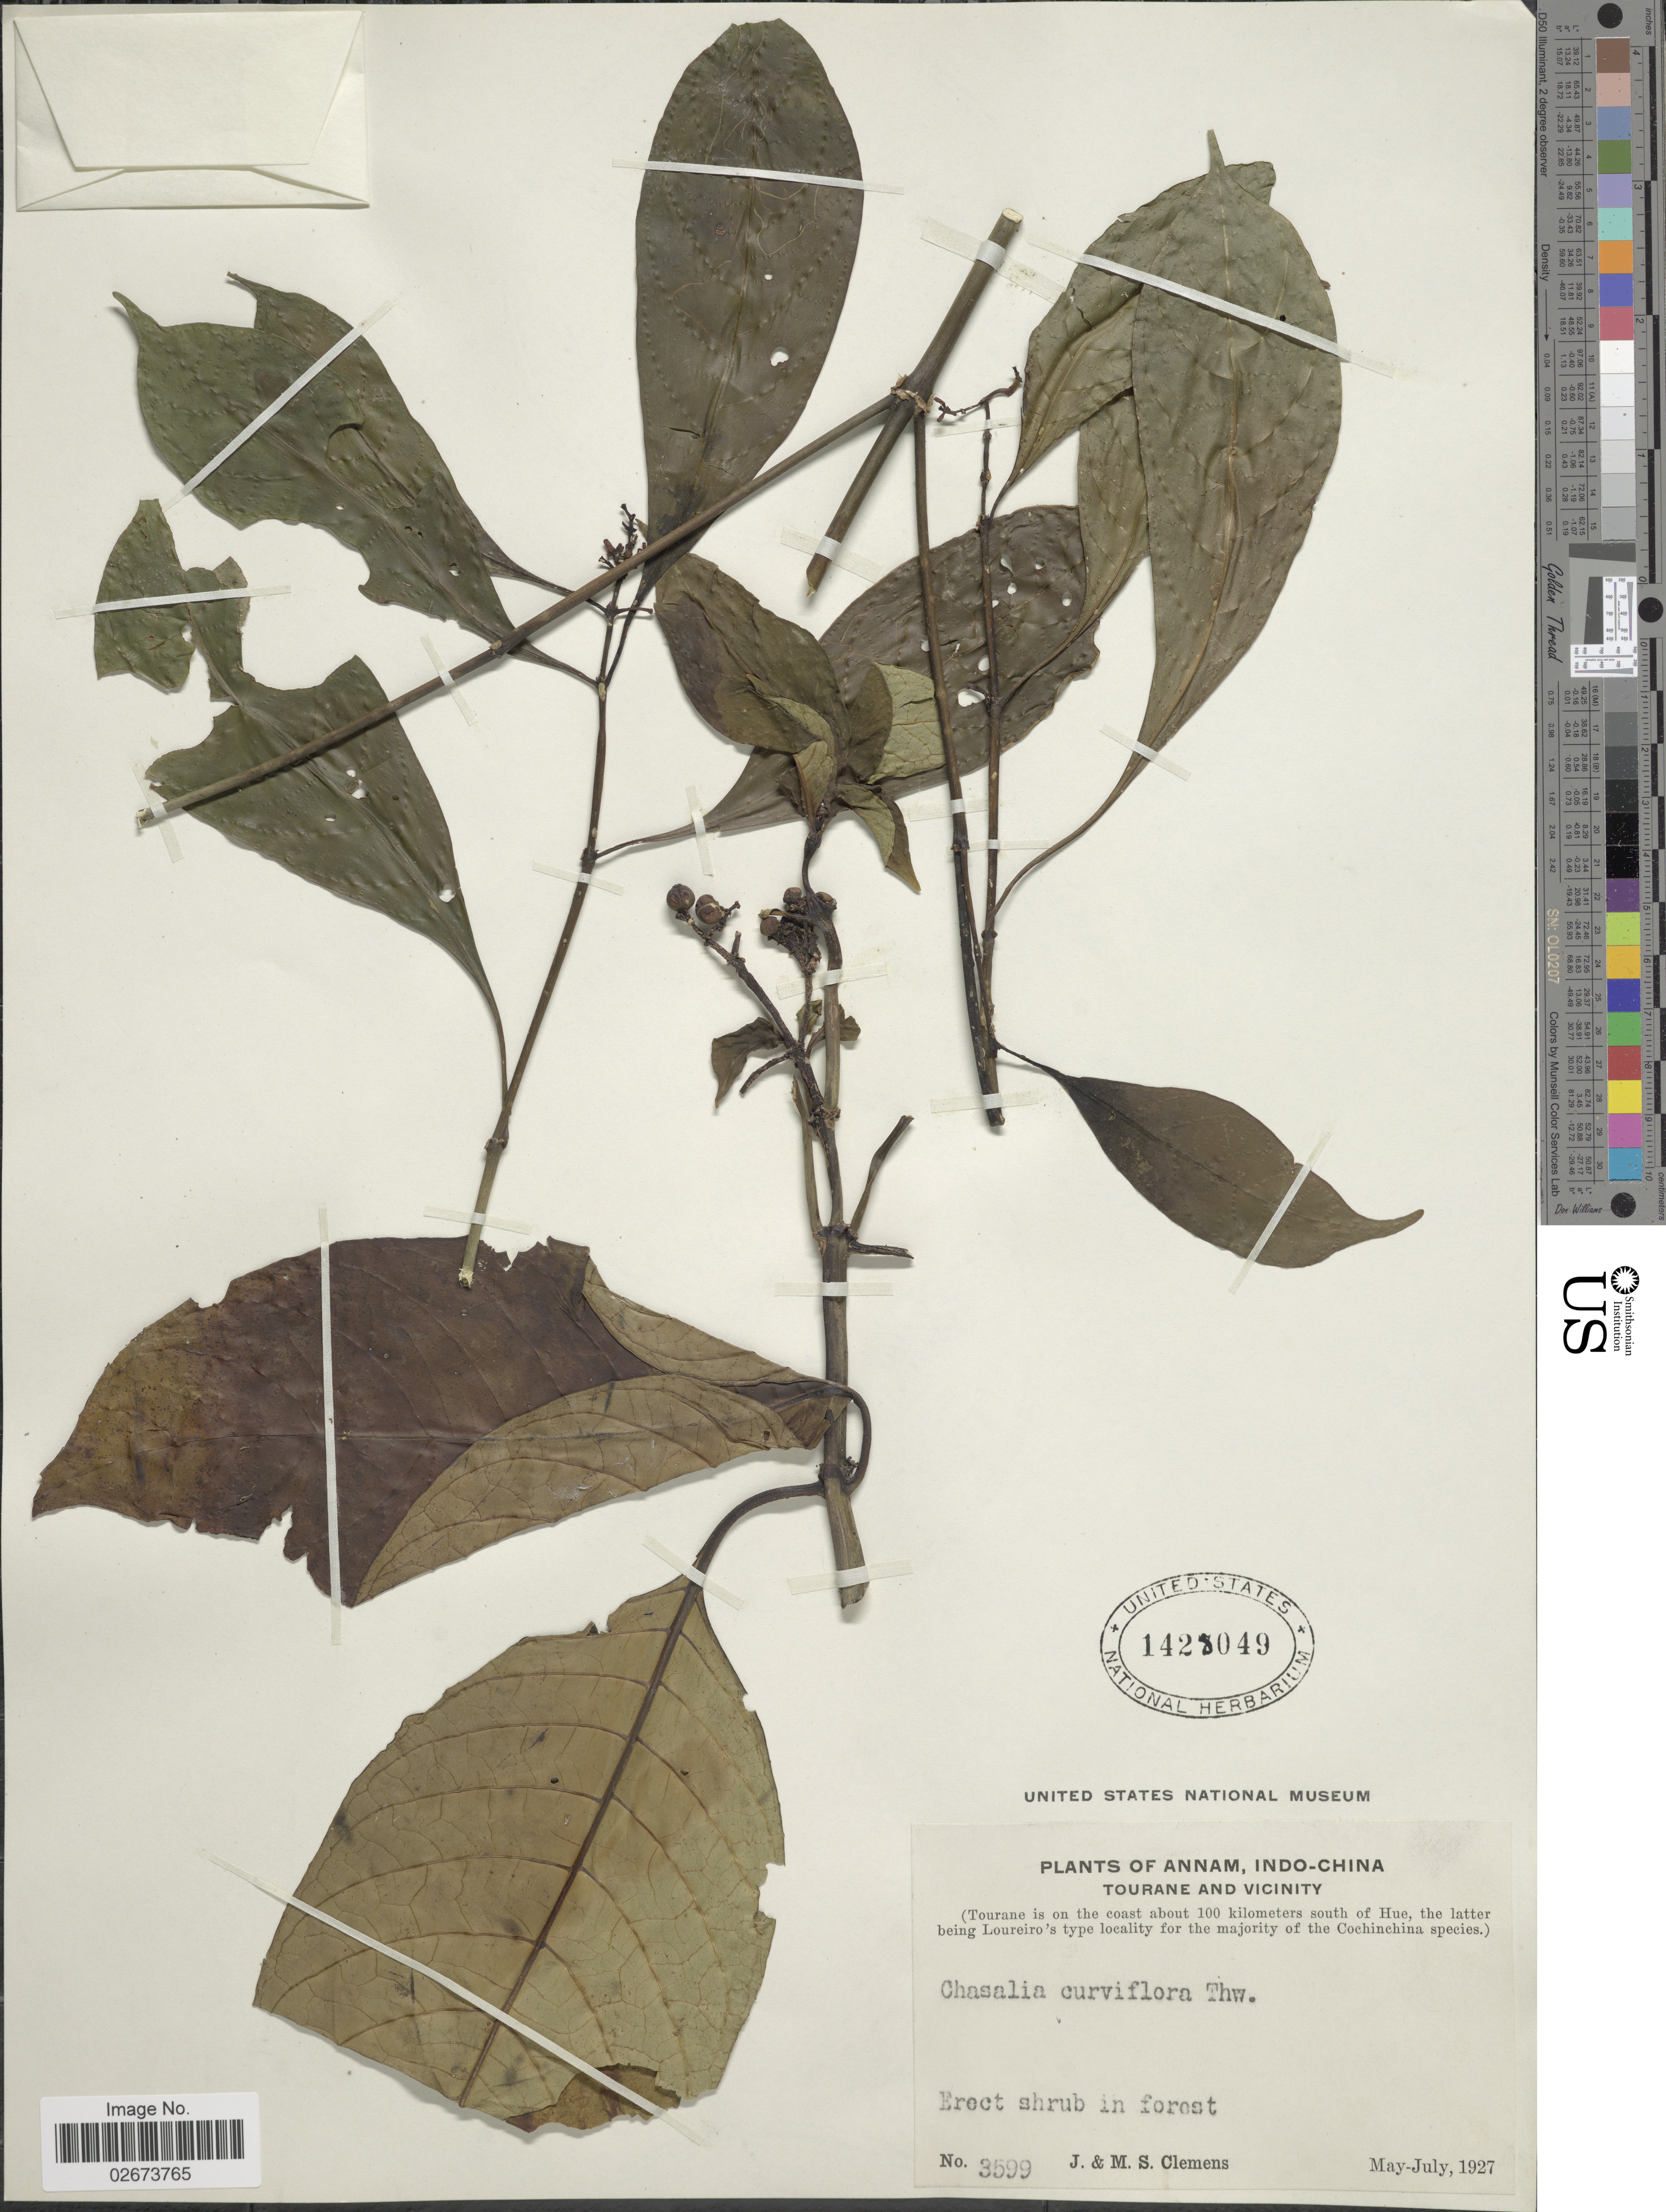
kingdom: Plantae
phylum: Tracheophyta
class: Magnoliopsida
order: Gentianales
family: Rubiaceae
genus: Chassalia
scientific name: Chassalia curviflora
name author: (Wall.) Thwaites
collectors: J. Clemens & M. S. Clemens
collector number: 3599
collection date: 1927-05/1927-07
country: Vietnam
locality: Annam, Indo-china Tourane and Vicinity (Tourane is on the coast about 100 kilometers south of Hue).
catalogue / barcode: US 1428049